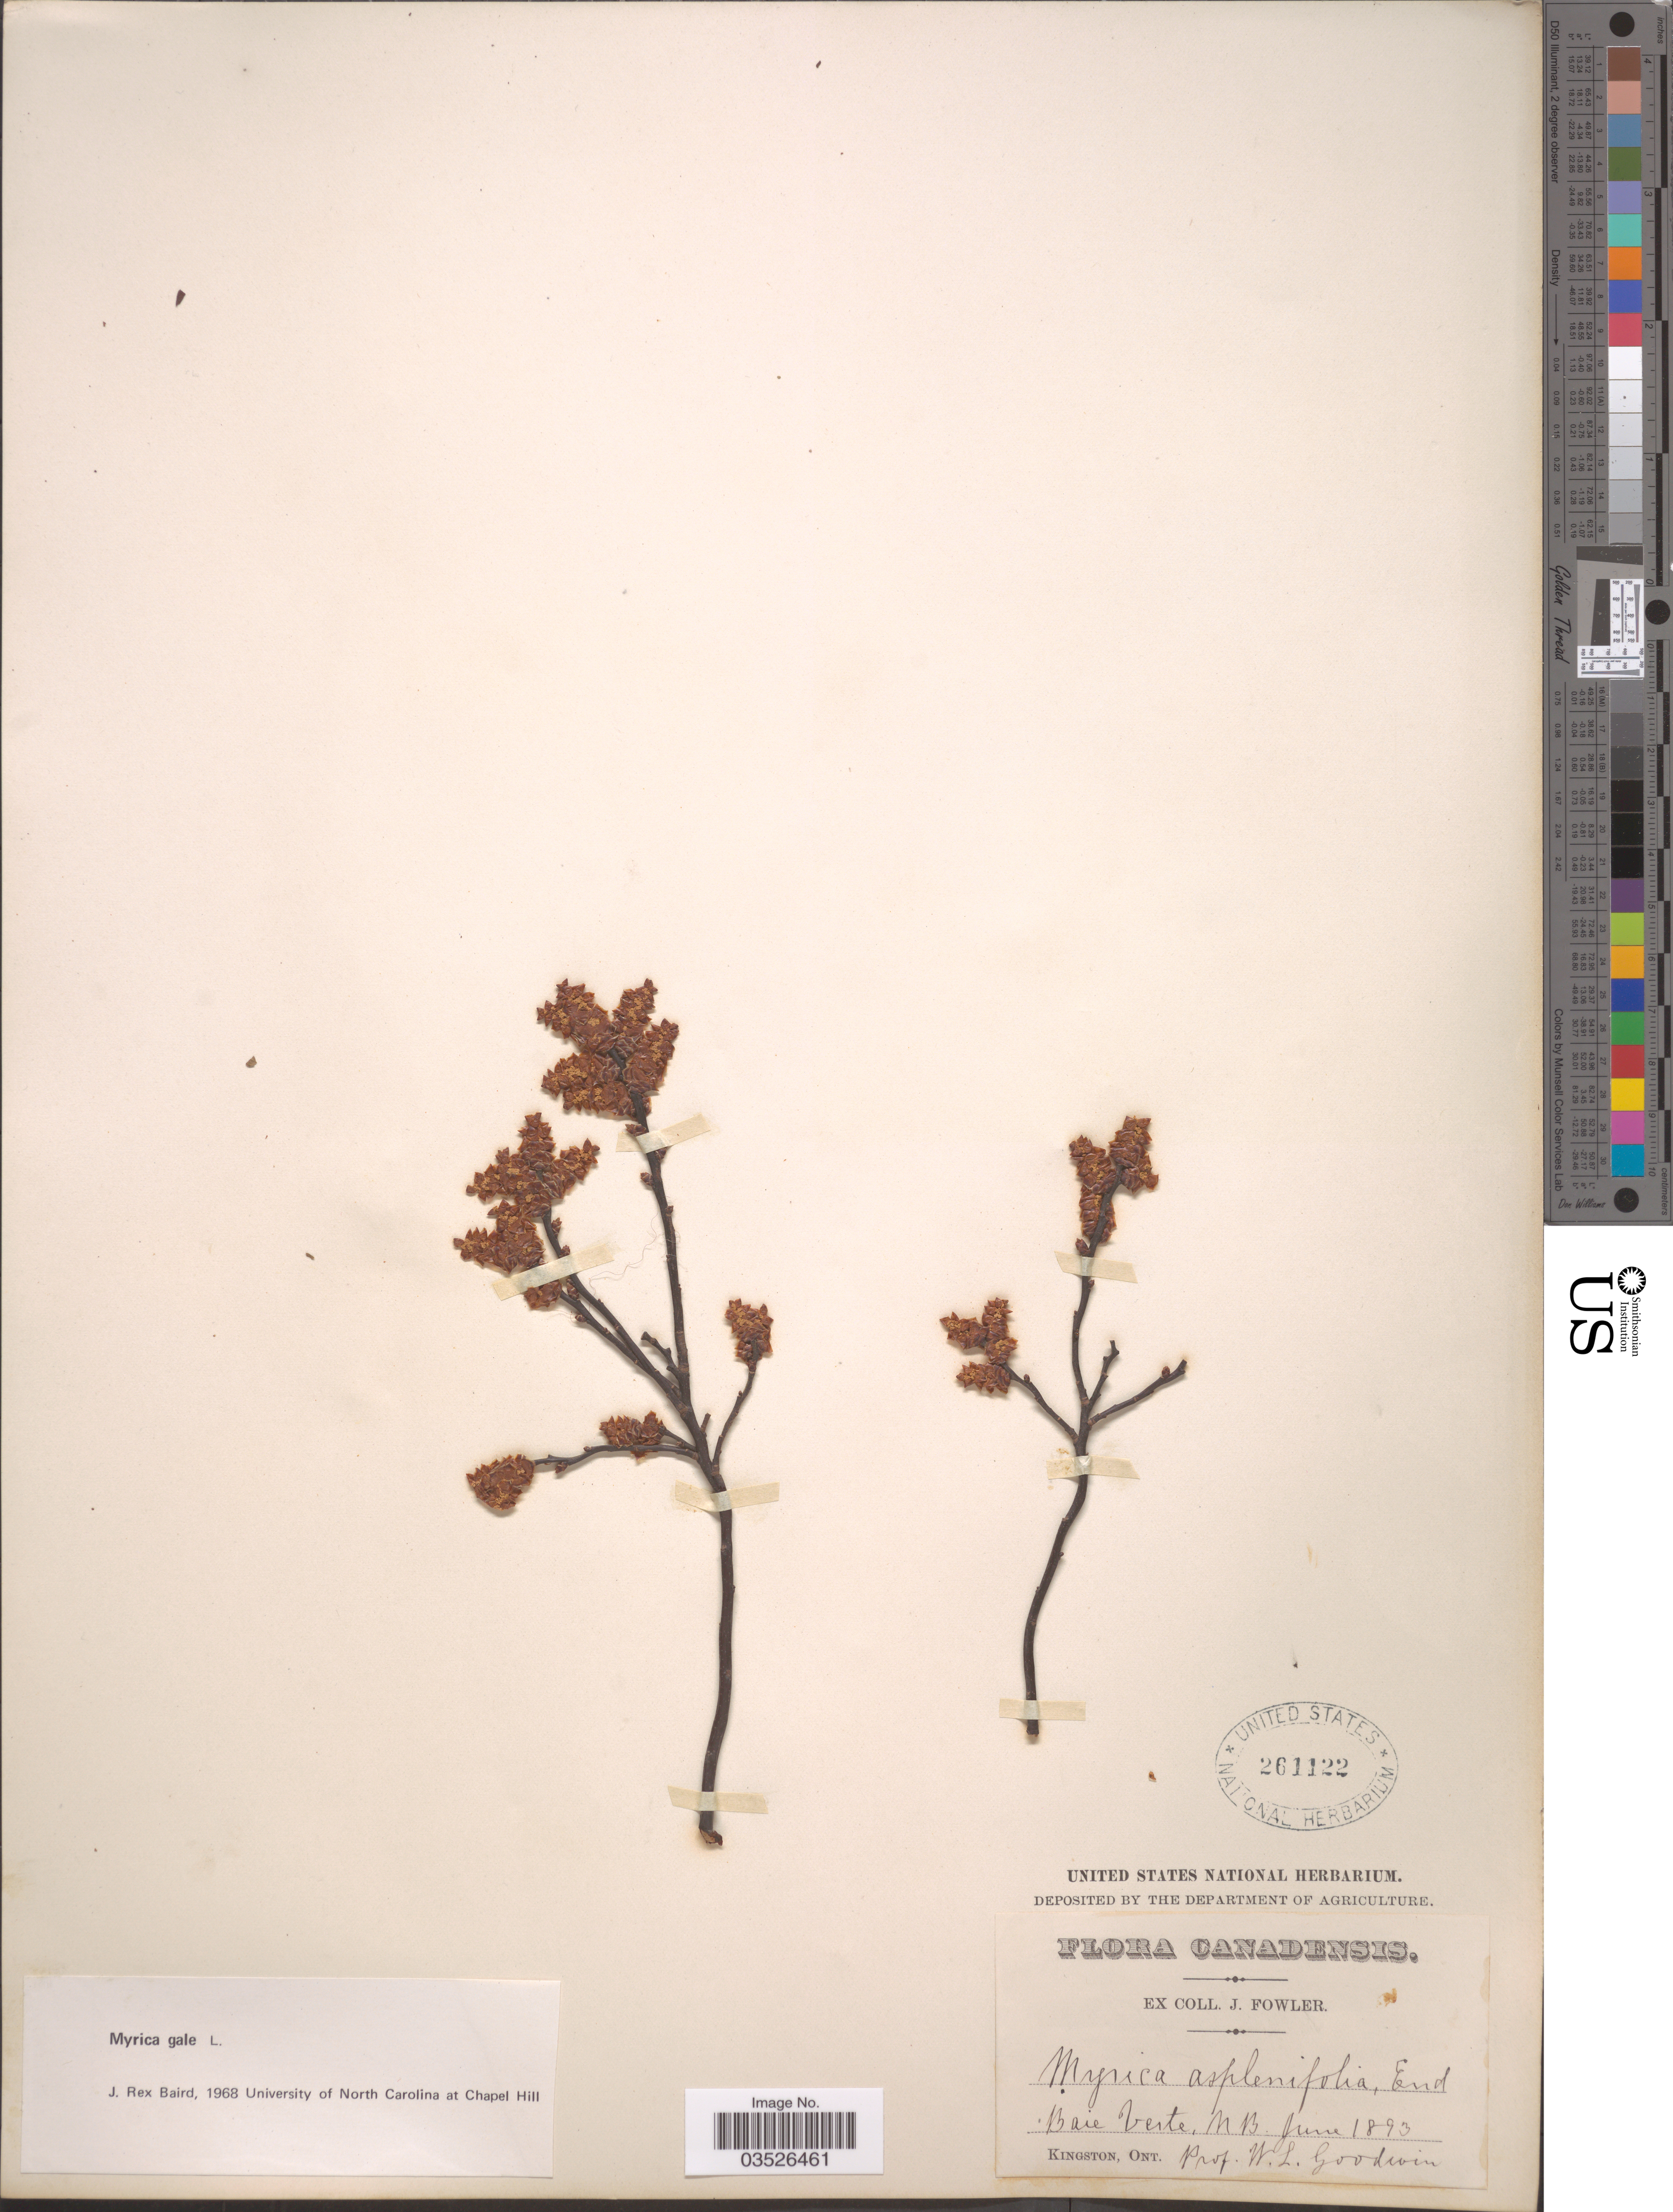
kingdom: Plantae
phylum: Tracheophyta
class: Magnoliopsida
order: Fagales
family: Myricaceae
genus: Myrica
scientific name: Myrica gale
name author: L.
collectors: J. Fowler & P. Goodwin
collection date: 1893-06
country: Canada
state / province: New Brunswick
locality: Baie Verte.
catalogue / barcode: US 261122